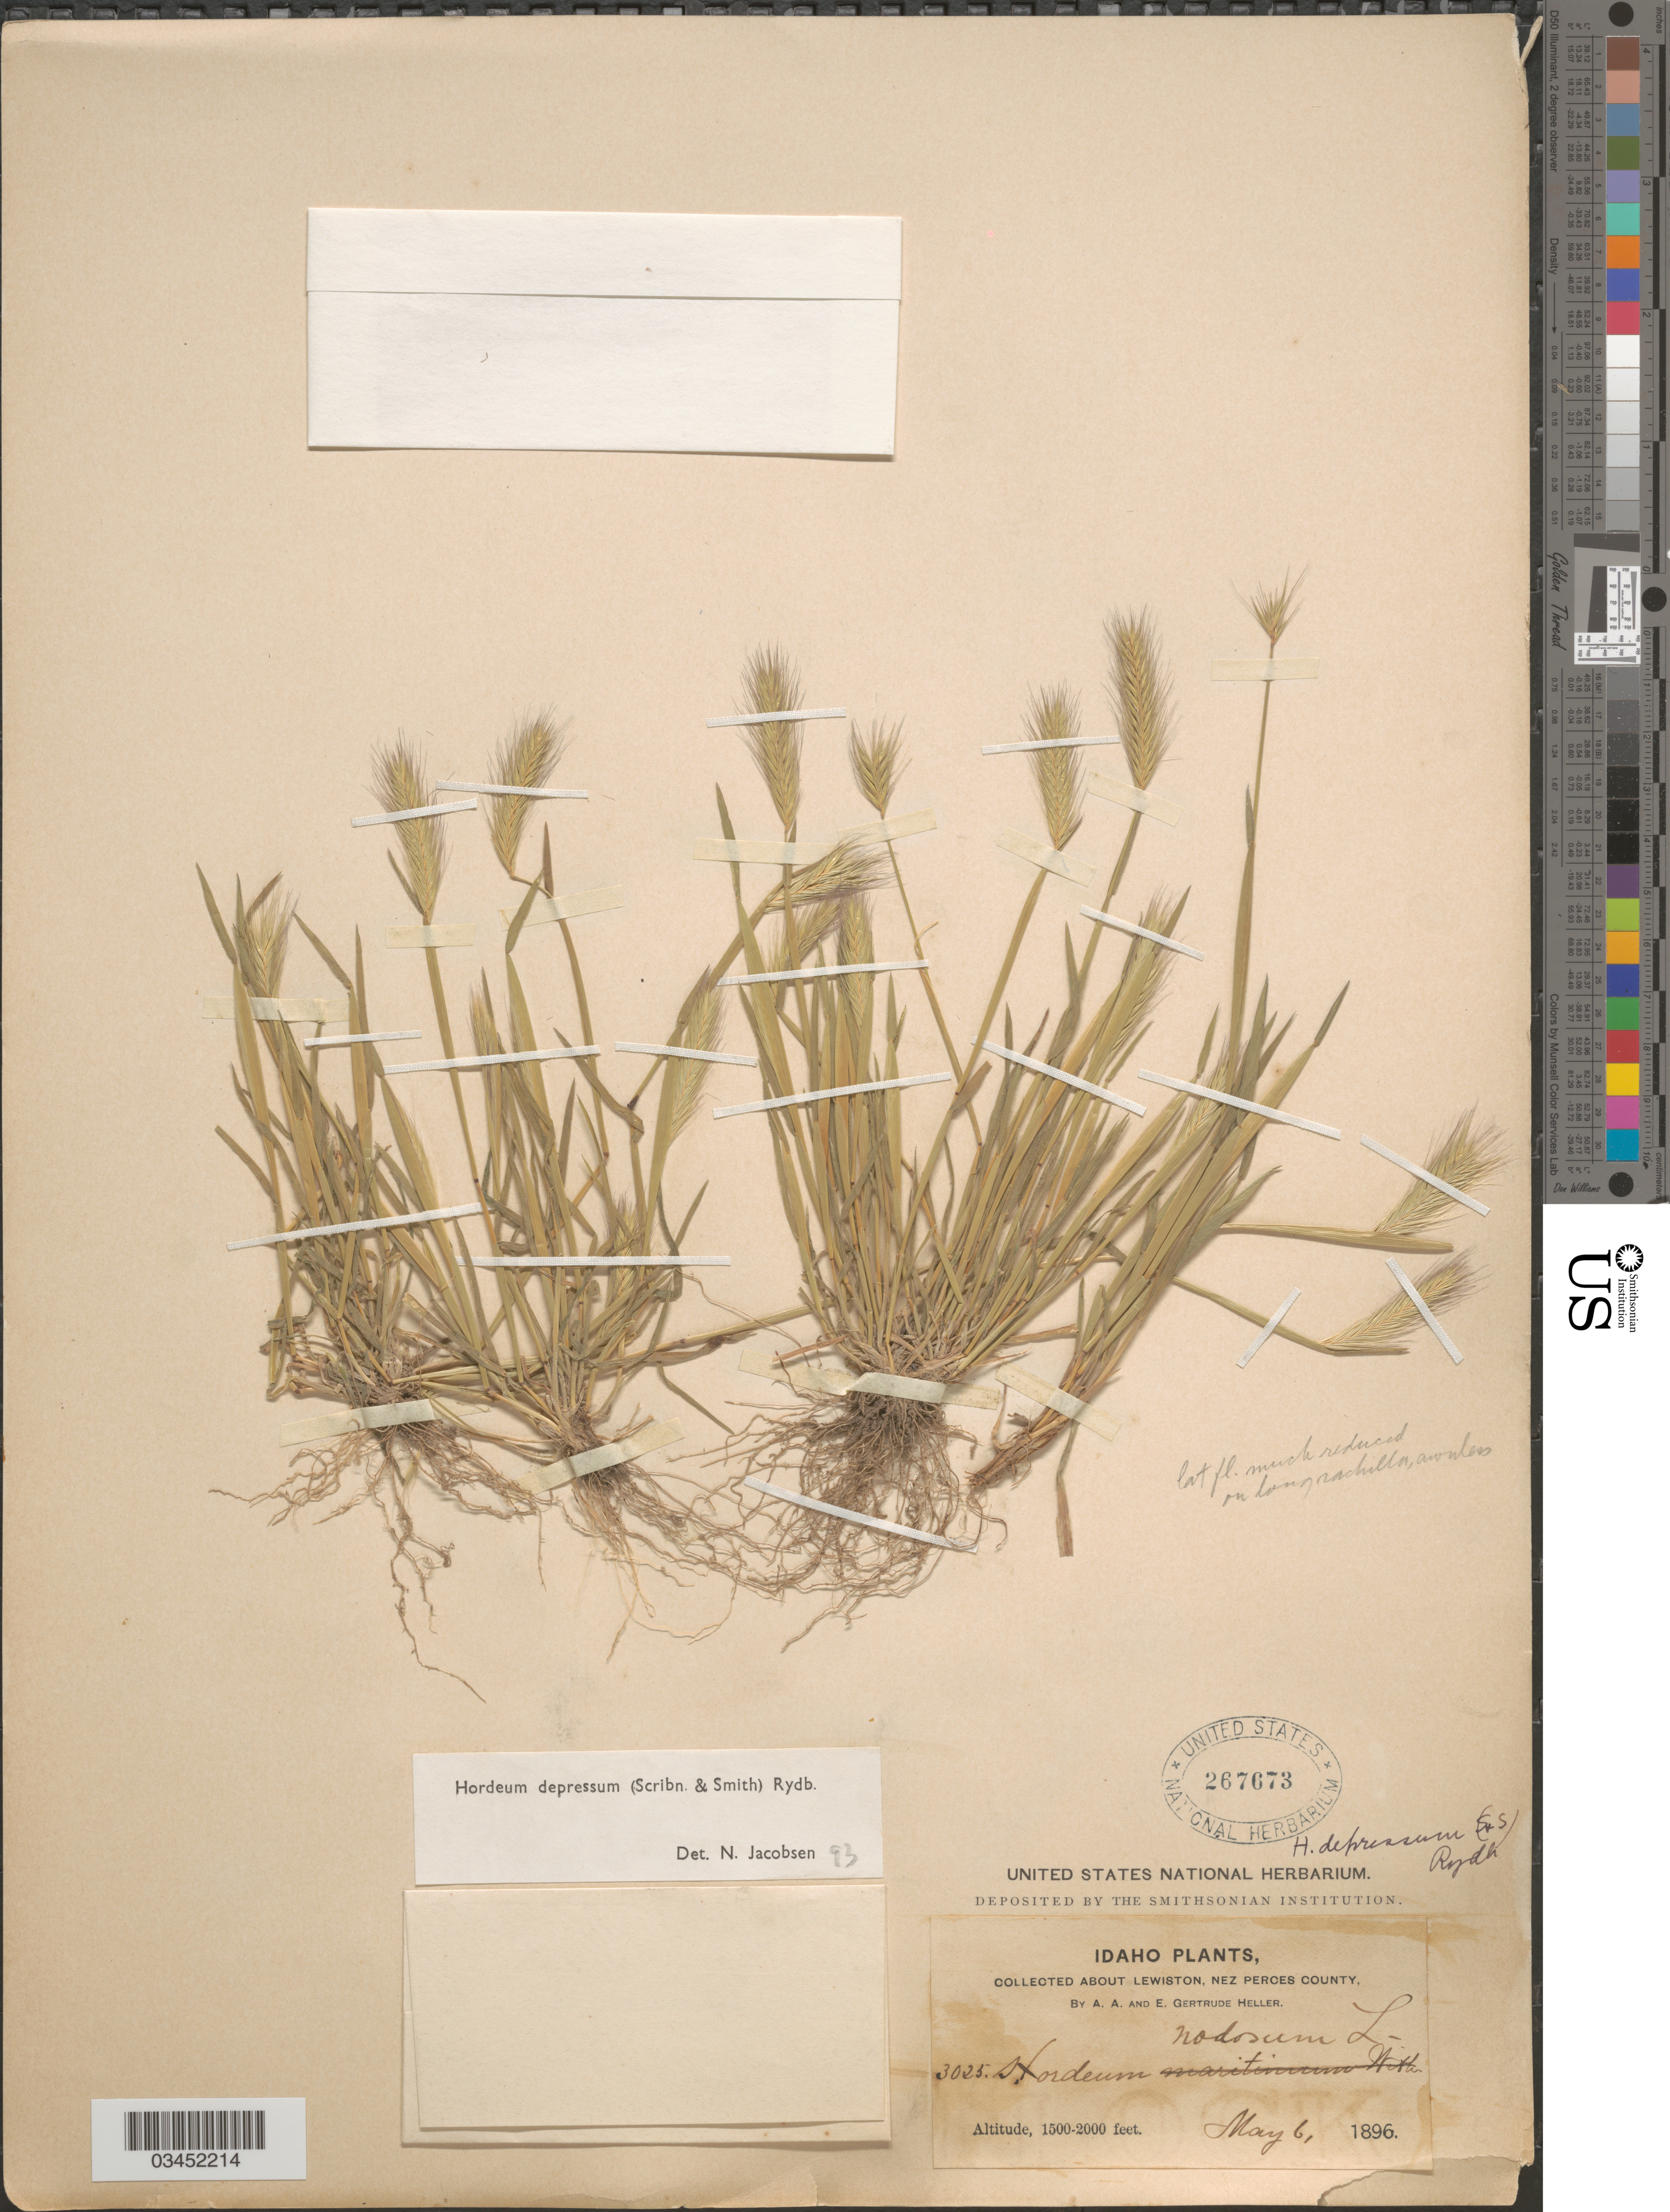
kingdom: Plantae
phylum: Tracheophyta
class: Liliopsida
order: Poales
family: Poaceae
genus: Hordeum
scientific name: Hordeum depressum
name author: (Scribn. & J.G. Sm.) Rydb.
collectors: A. A. Heller & E. G. Heller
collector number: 3025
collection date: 1896-05-06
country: United States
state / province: Idaho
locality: About Lewiston, Nez Perces County.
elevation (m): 457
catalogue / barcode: US 267673